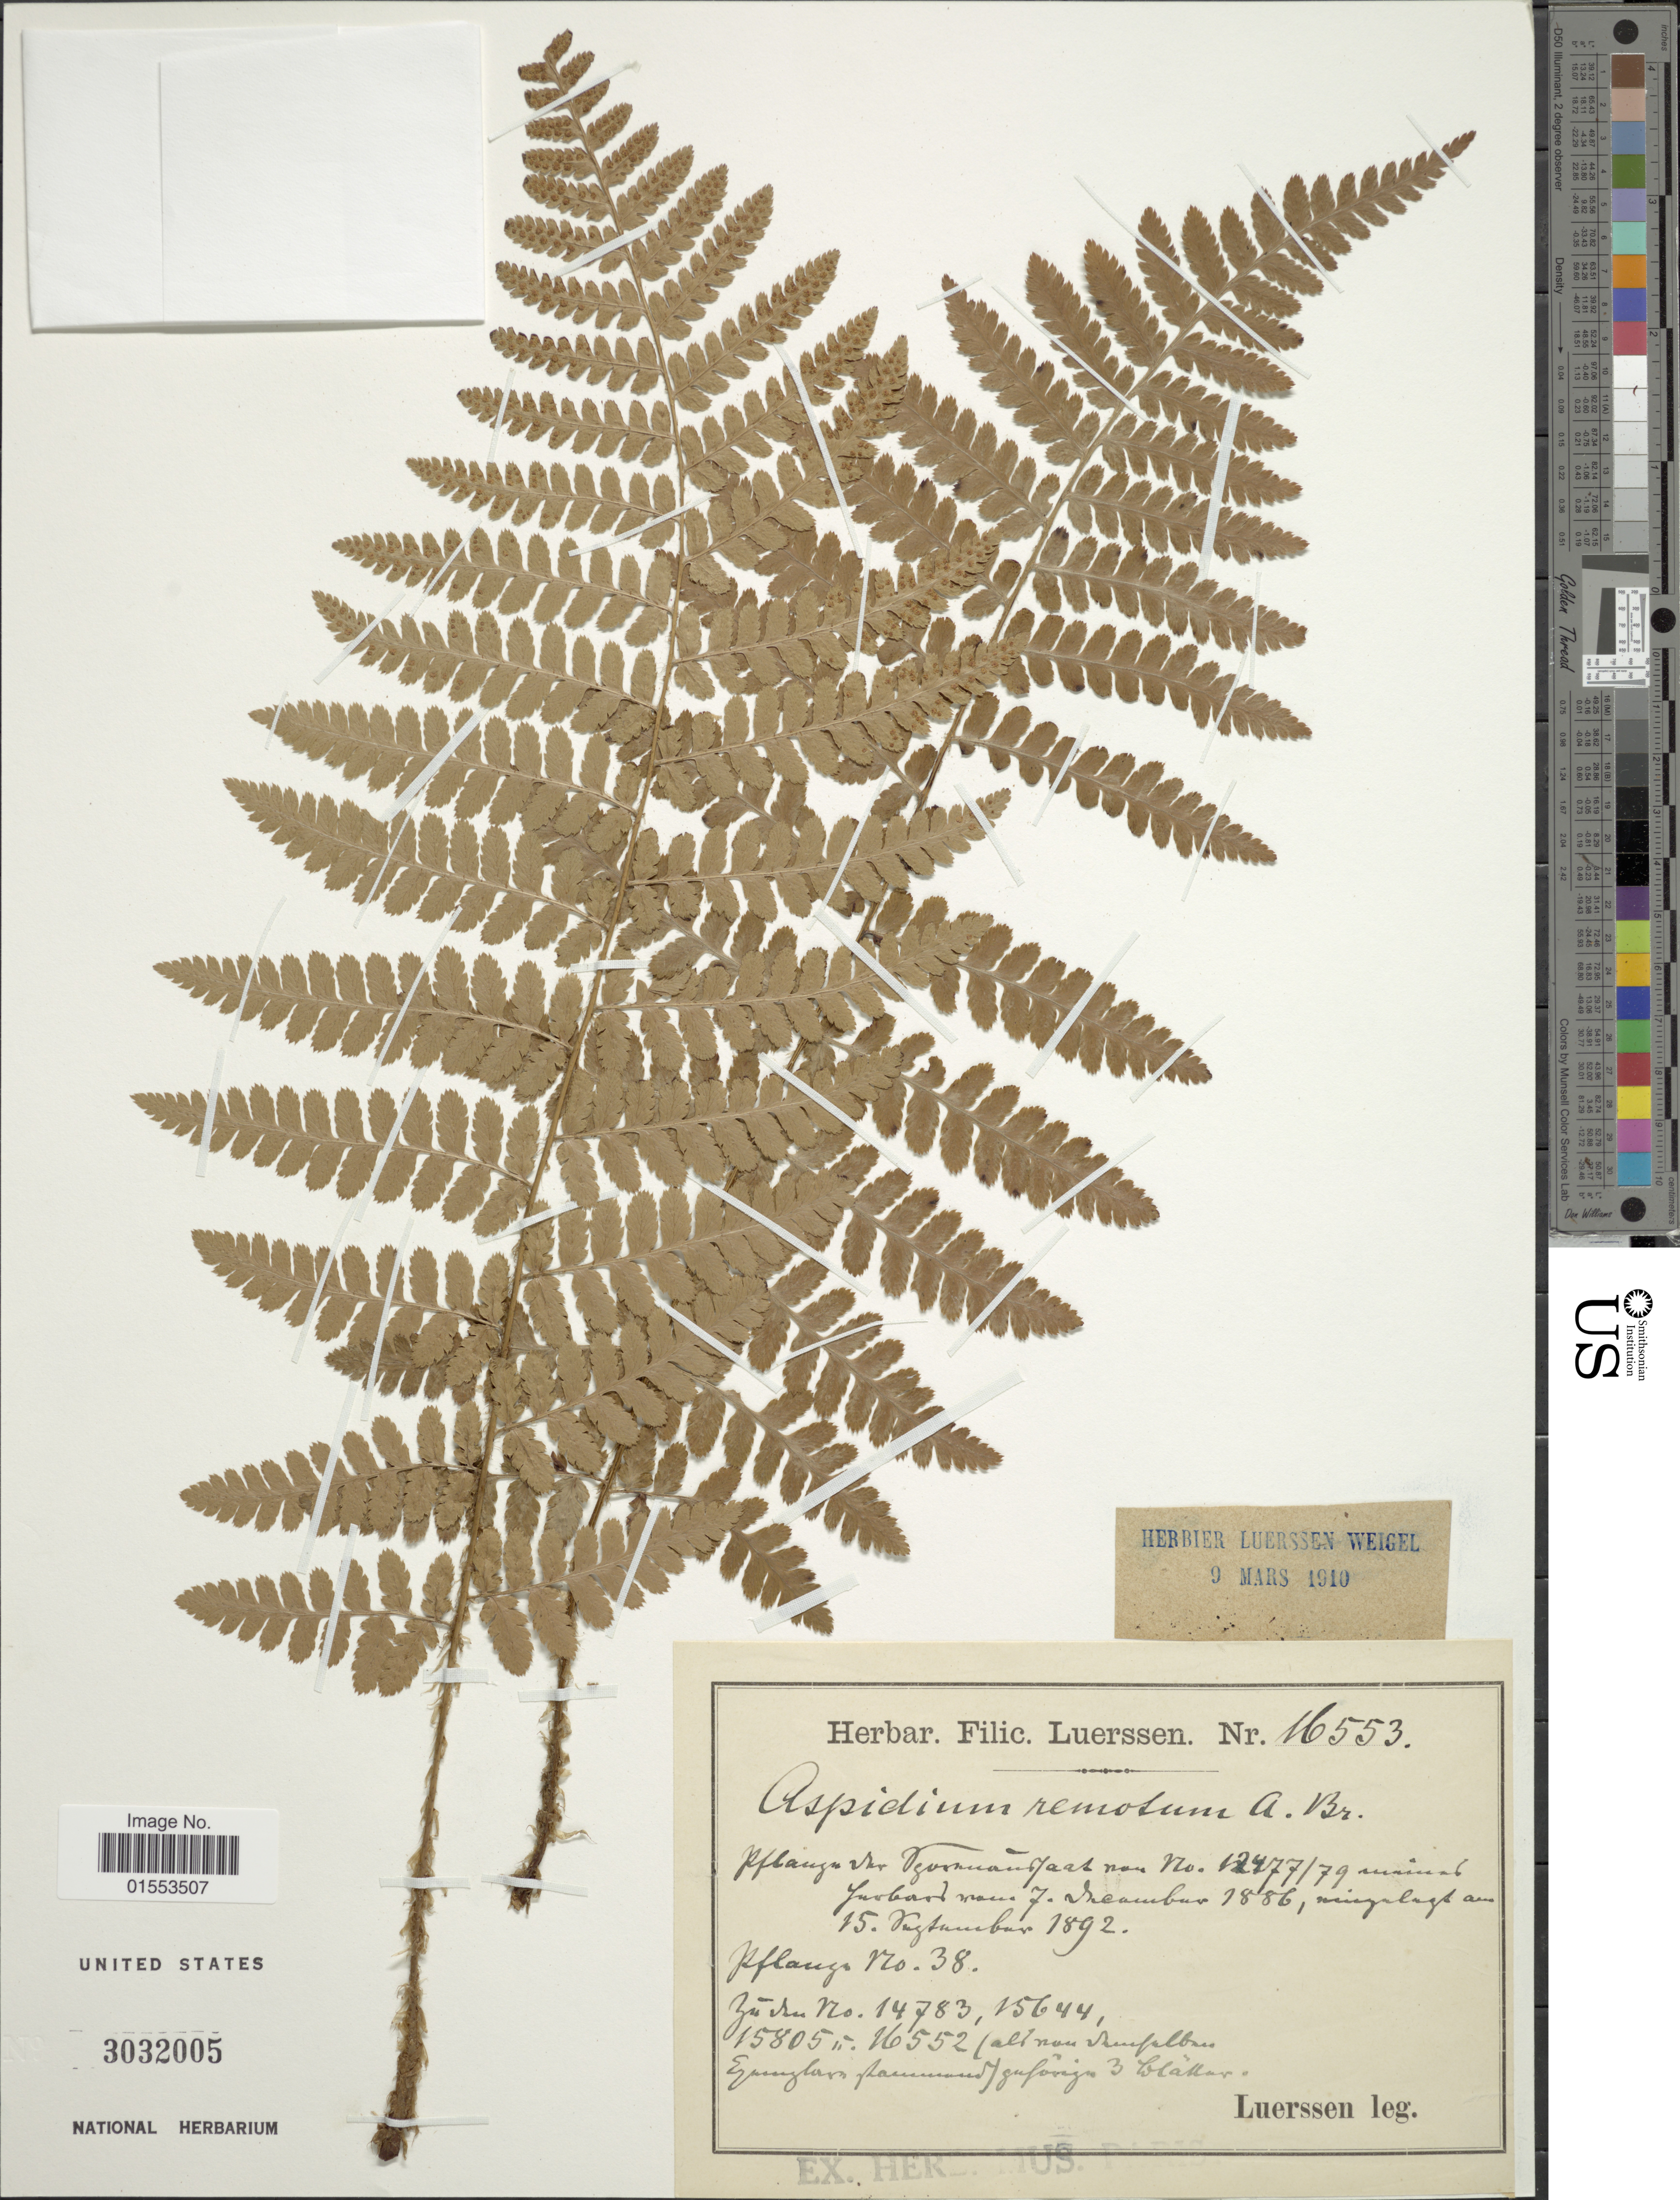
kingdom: Plantae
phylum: Tracheophyta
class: Polypodiopsida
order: Polypodiales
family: Dryopteridaceae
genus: Dryopteris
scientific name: Dryopteris remota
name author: (A. Braun) Hayek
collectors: C. Luerssen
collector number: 16553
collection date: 1886-12-07/1892-11-15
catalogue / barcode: US 3032005